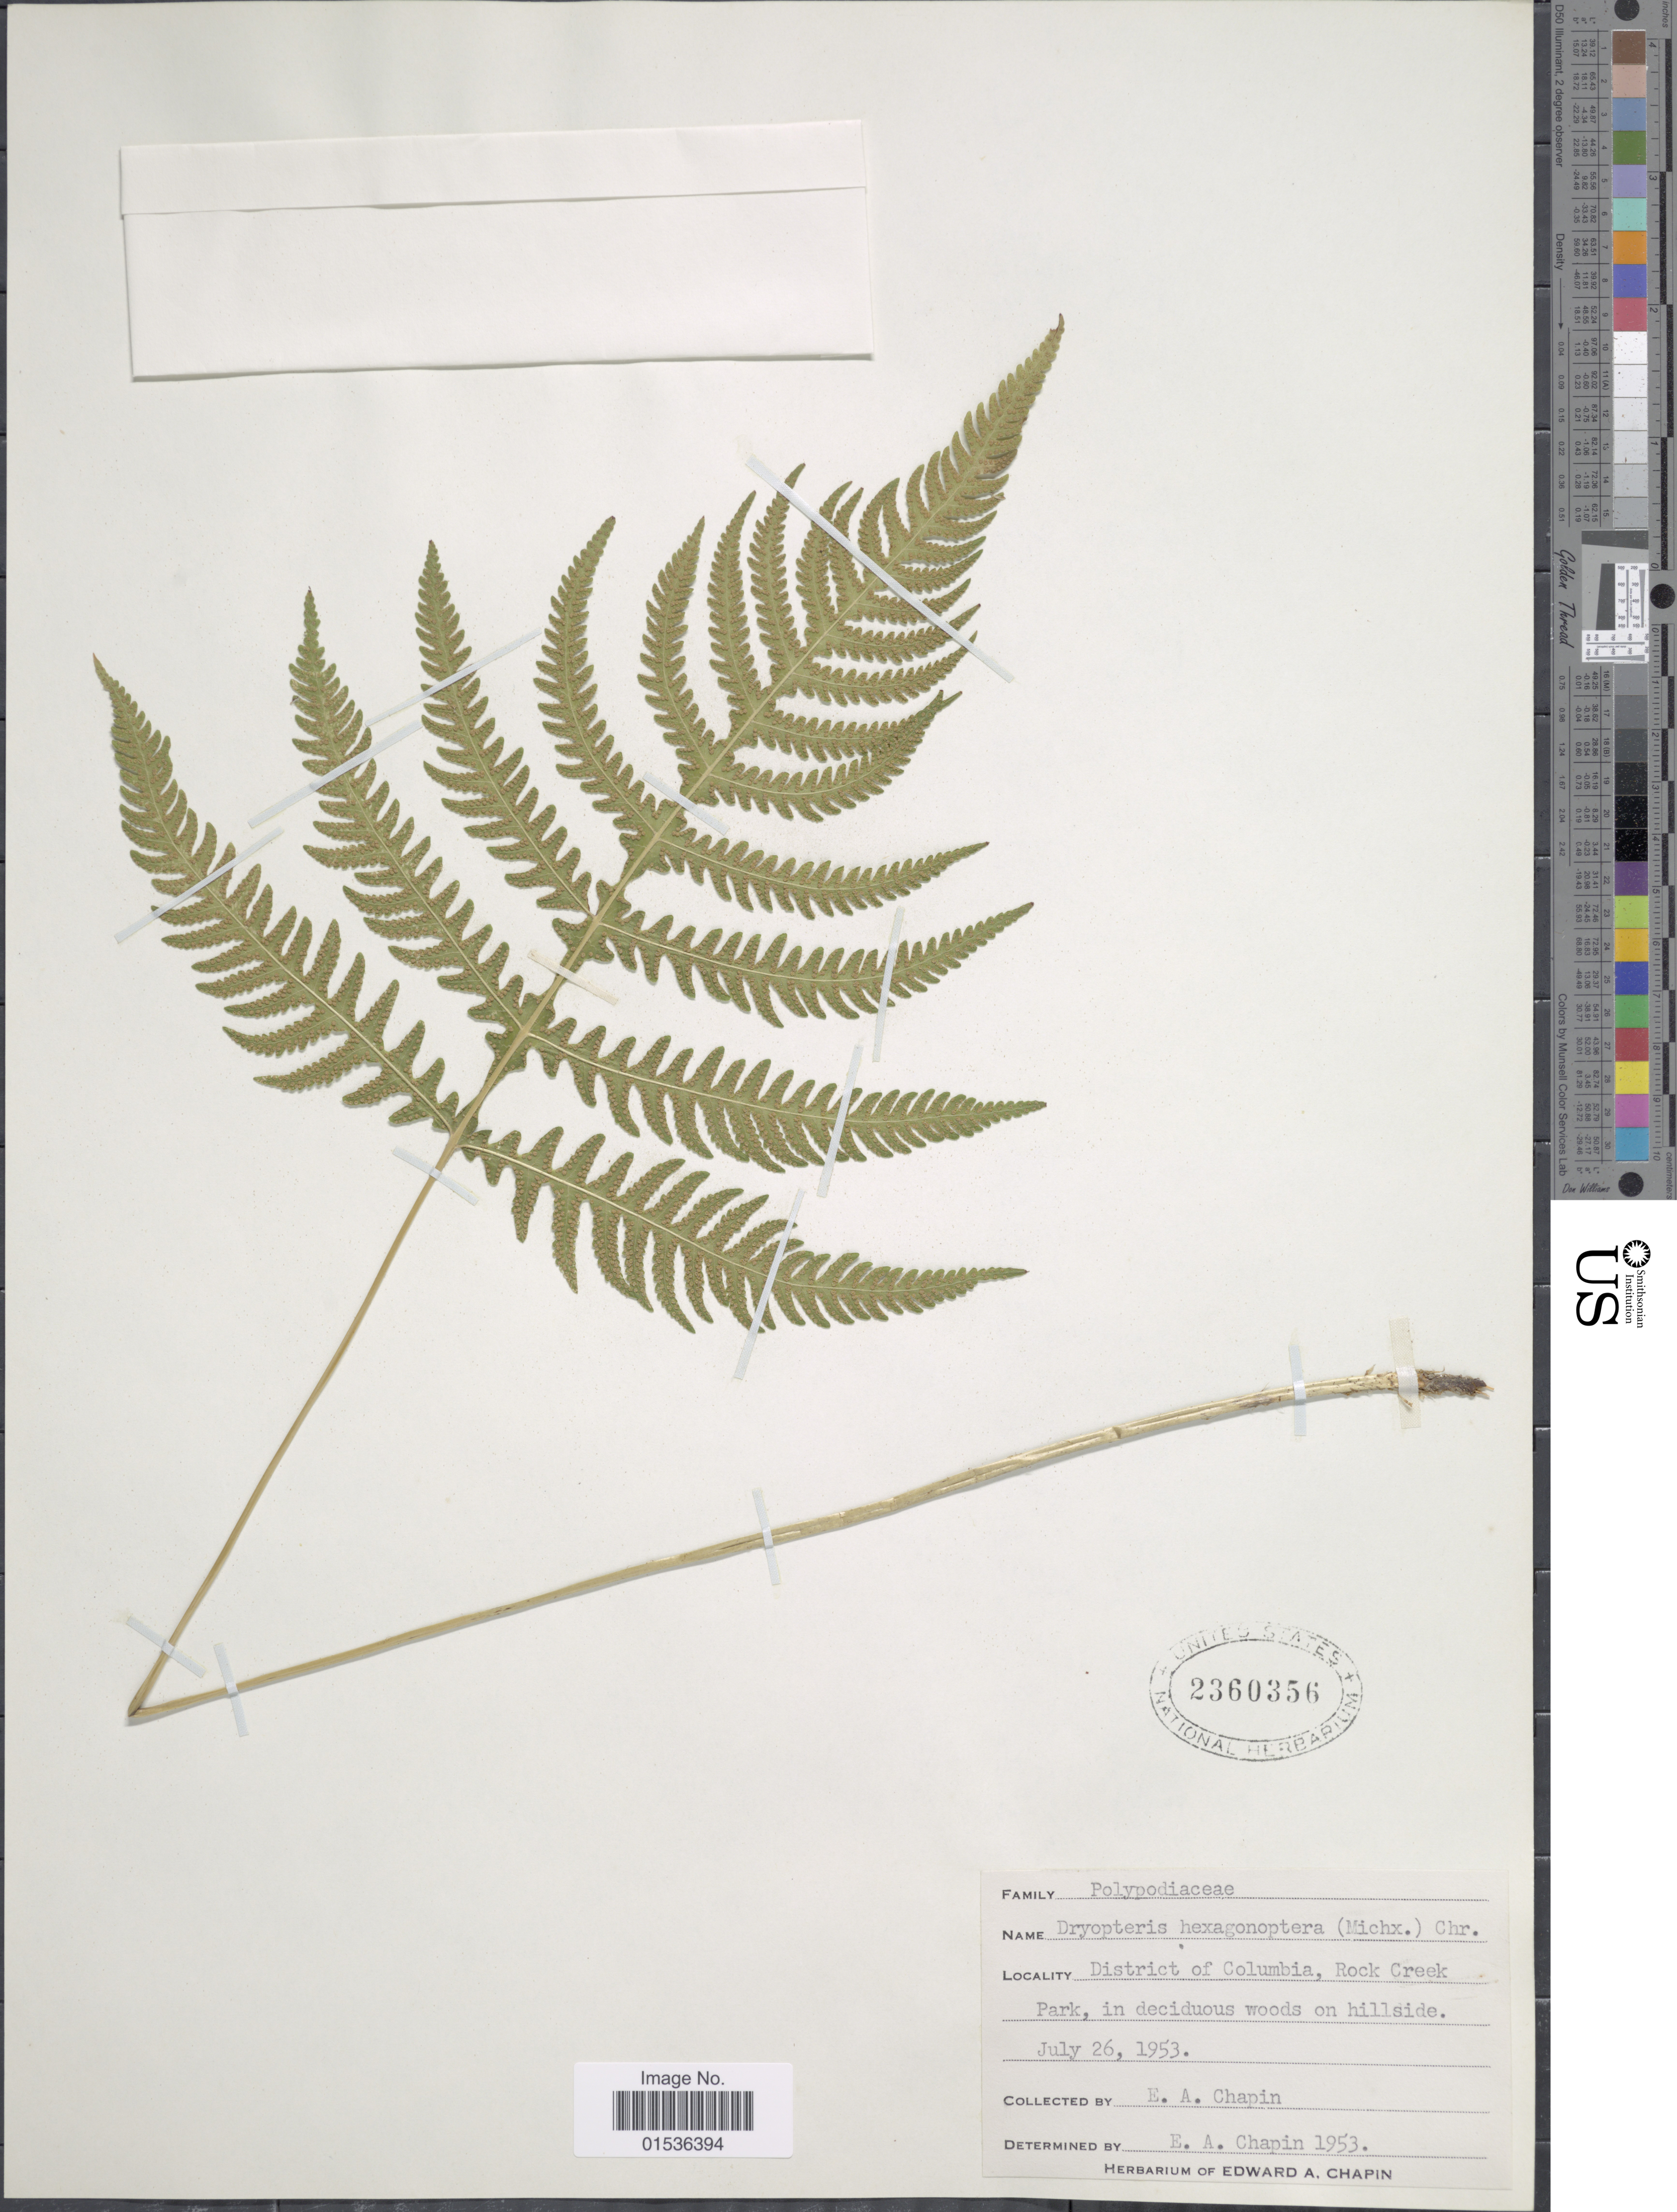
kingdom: Plantae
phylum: Tracheophyta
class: Polypodiopsida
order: Polypodiales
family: Thelypteridaceae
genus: Phegopteris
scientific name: Phegopteris hexagonoptera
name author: (Michx.) Fée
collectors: E. Chapin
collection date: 1953-07-26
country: United States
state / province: District of Columbia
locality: District of Columbia, Rock Creek Park.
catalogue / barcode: US 2360356